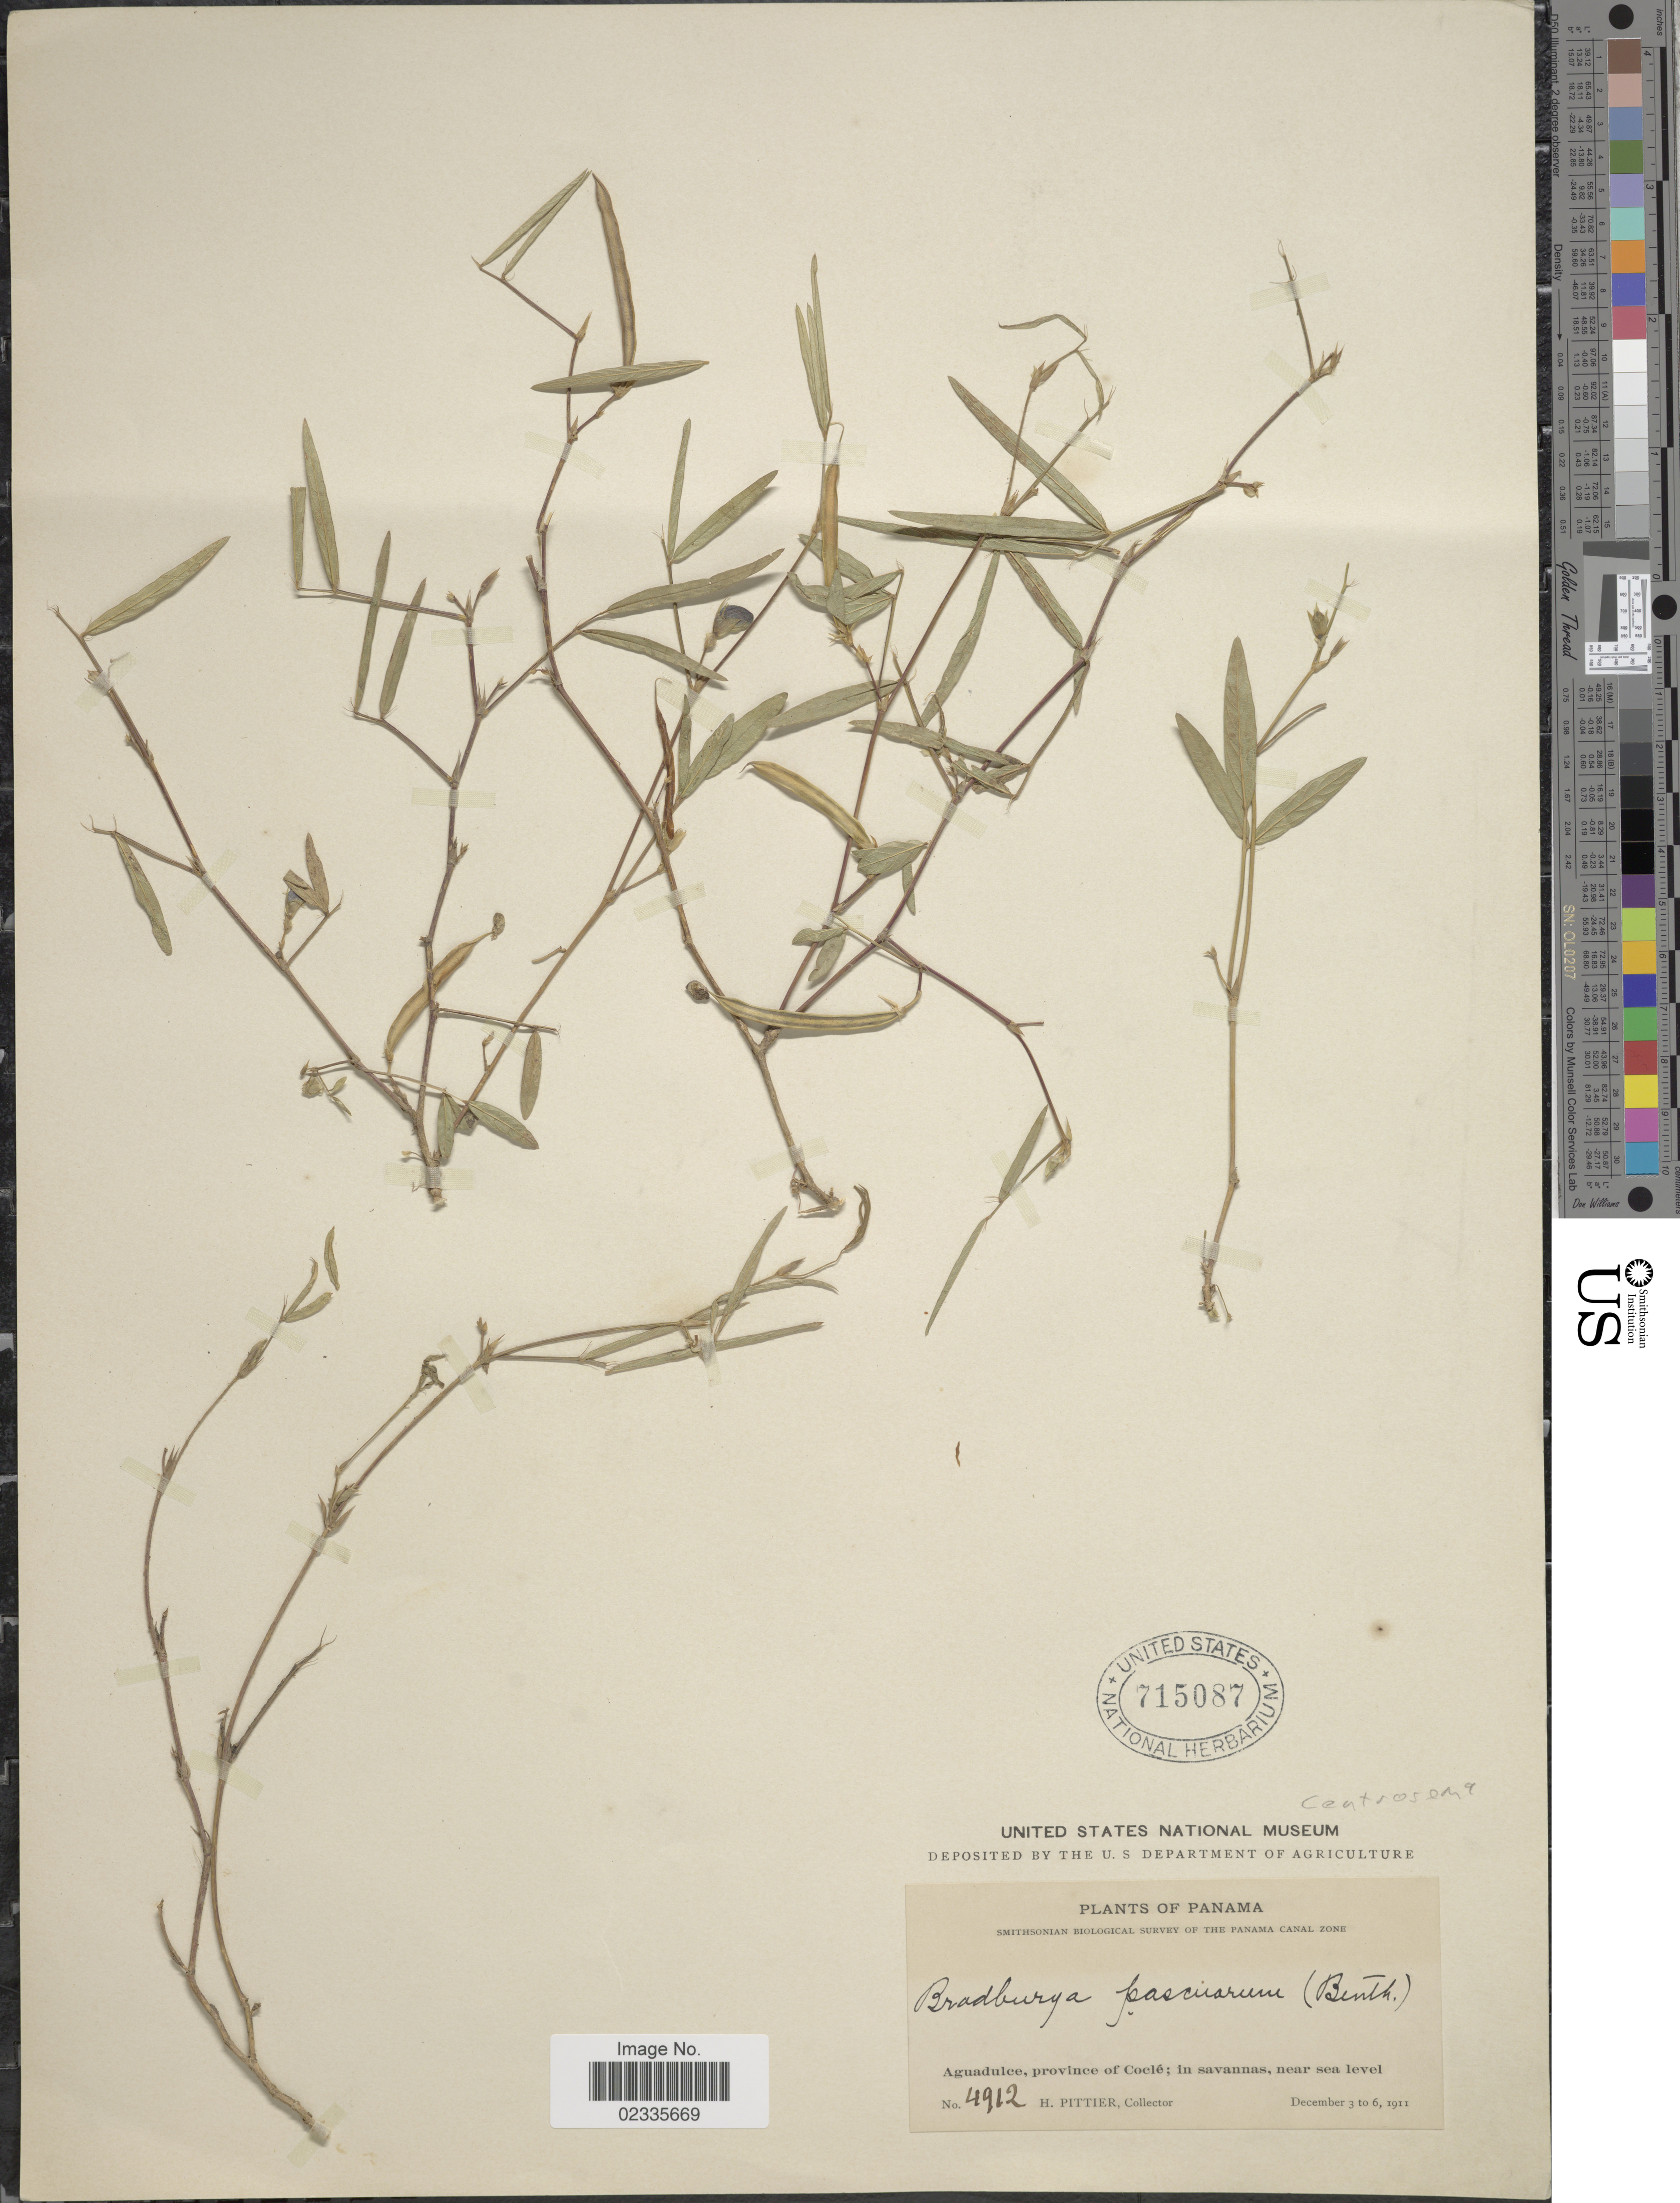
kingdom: Plantae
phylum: Tracheophyta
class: Magnoliopsida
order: Fabales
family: Fabaceae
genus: Centrosema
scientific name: Centrosema sp.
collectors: H. F. Pittier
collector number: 4912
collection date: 1911-12-03/1911-12-06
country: Panama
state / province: Coclé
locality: Aguadulce, province of Cocle; in savannas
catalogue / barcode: US 715087